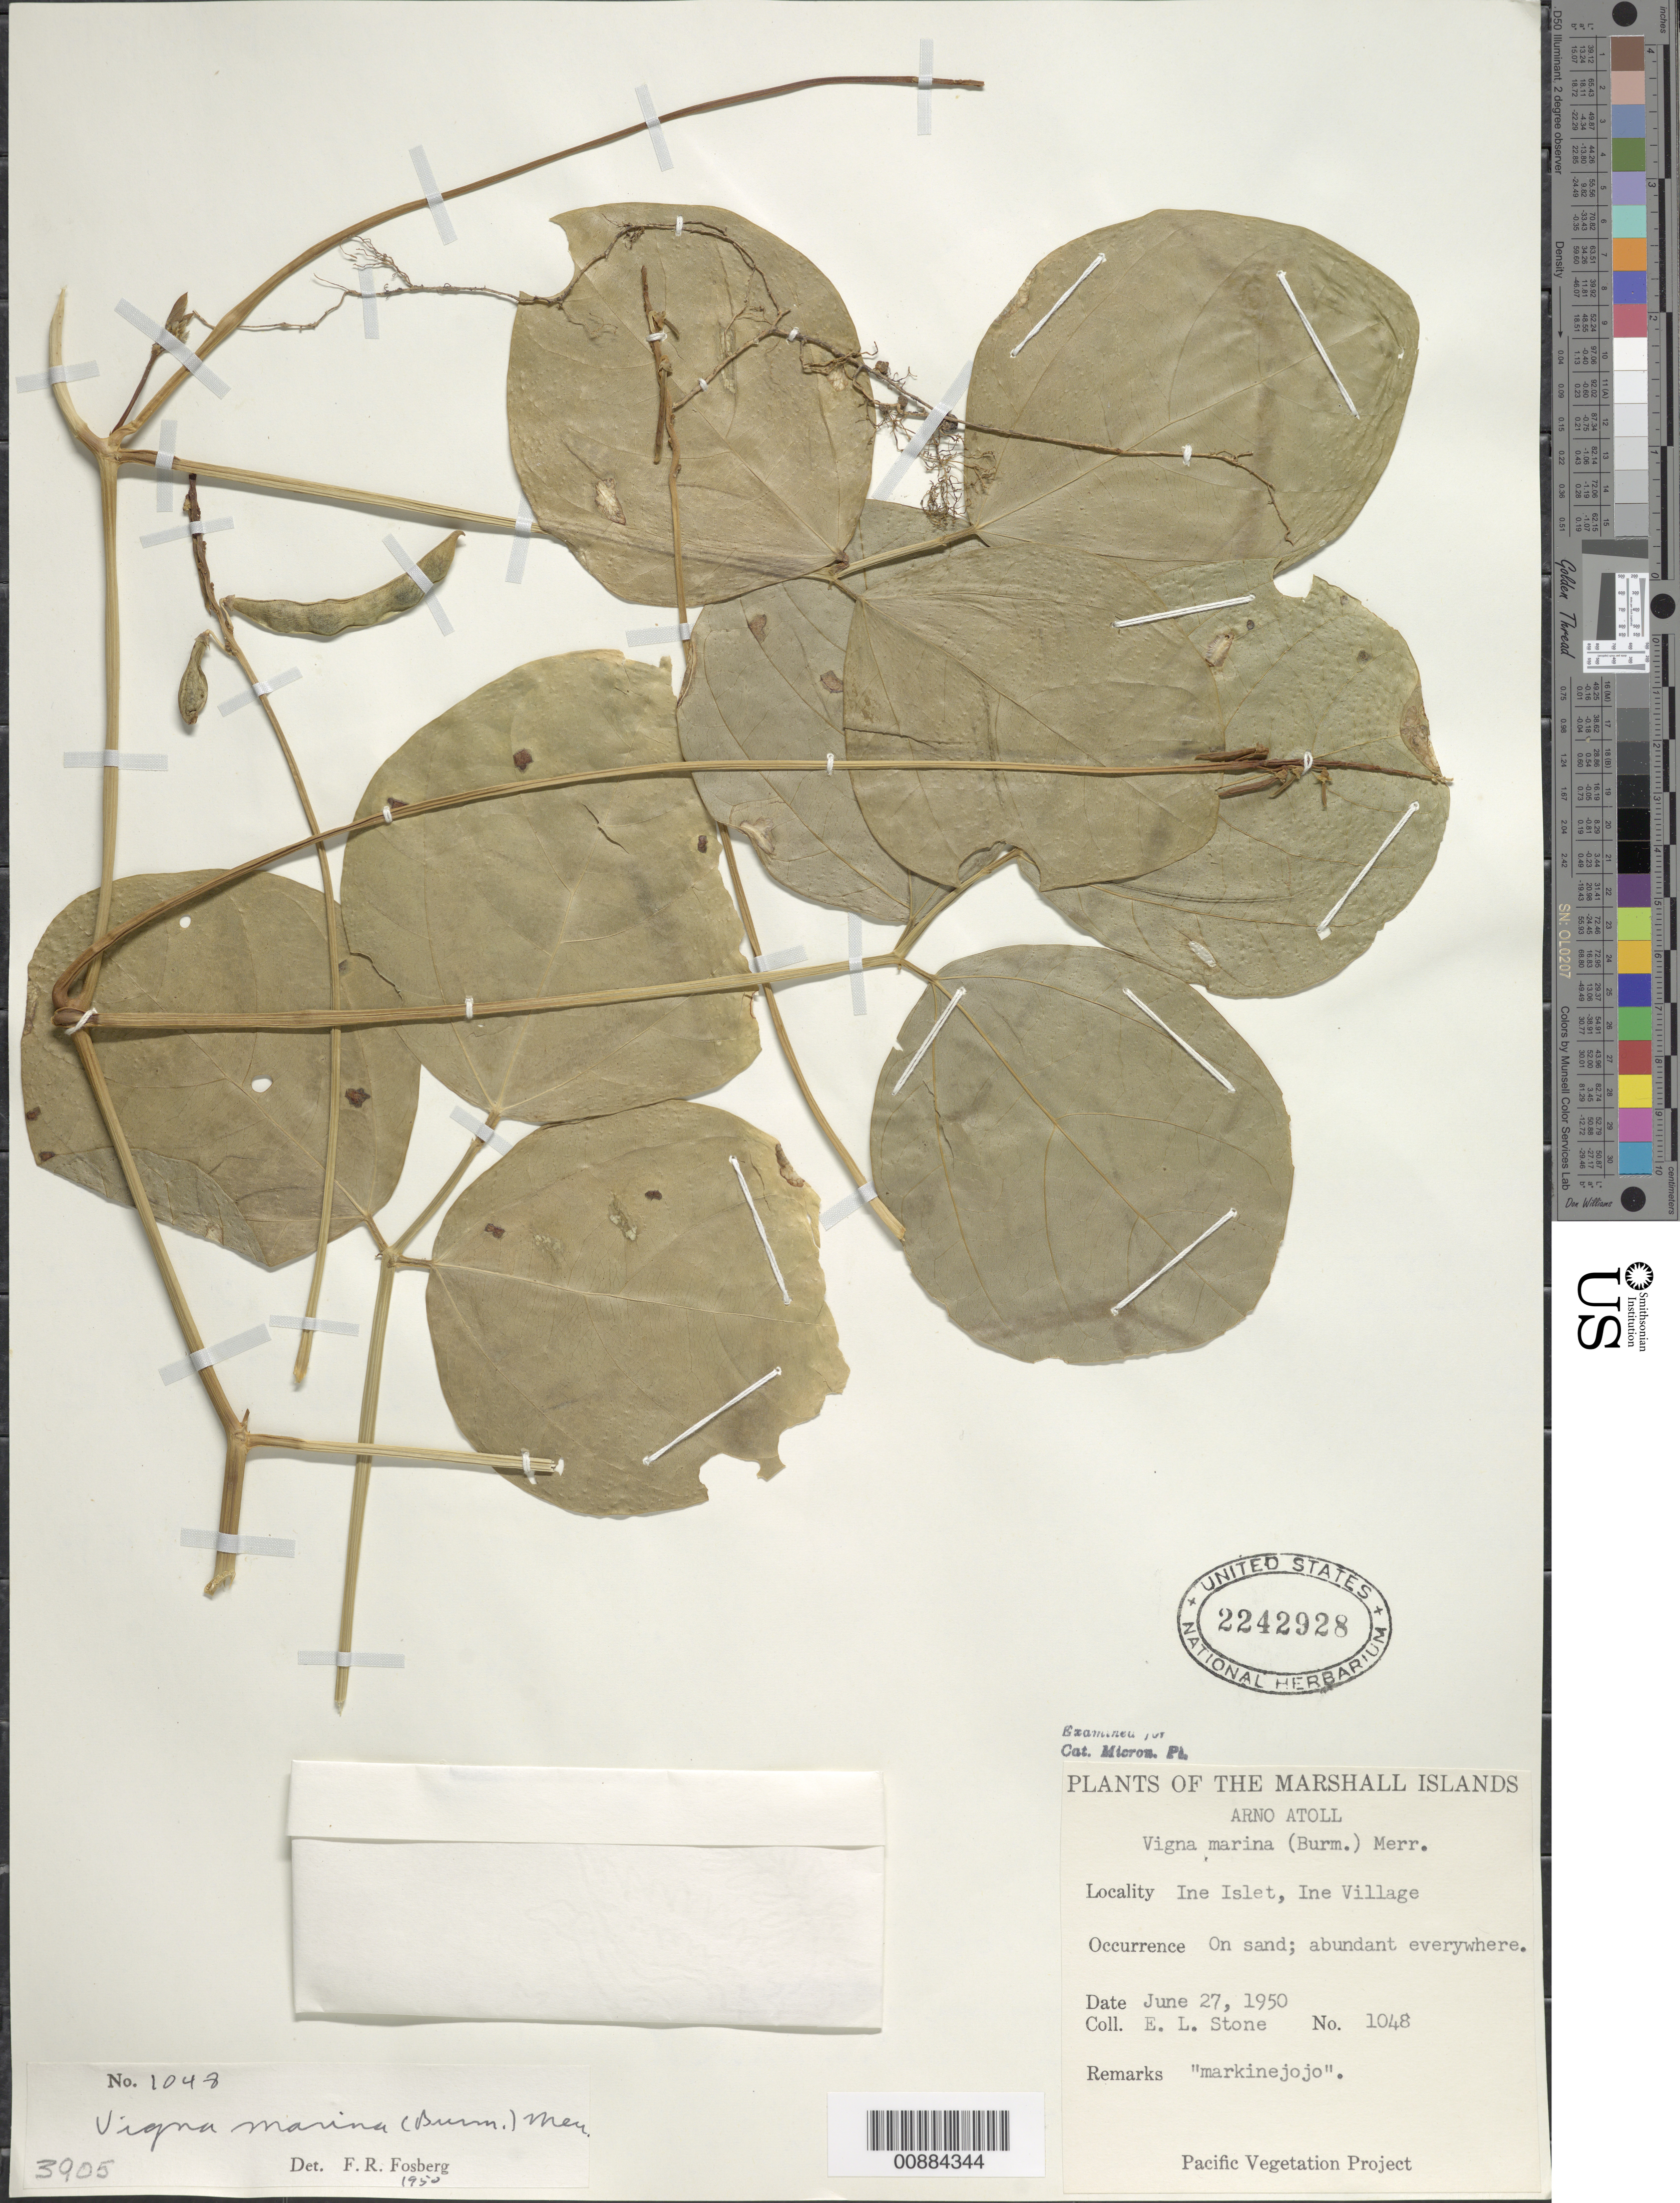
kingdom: Plantae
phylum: Tracheophyta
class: Magnoliopsida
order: Fabales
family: Fabaceae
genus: Vigna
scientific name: Vigna marina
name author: (Burm.) Merr.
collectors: E. L. Stone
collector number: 1048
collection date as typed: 27 Jun 1950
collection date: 1950-06-27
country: Marshall Islands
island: Arno Atoll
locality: Ine Islet, Ine Village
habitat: On sand.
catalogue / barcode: US 2242928